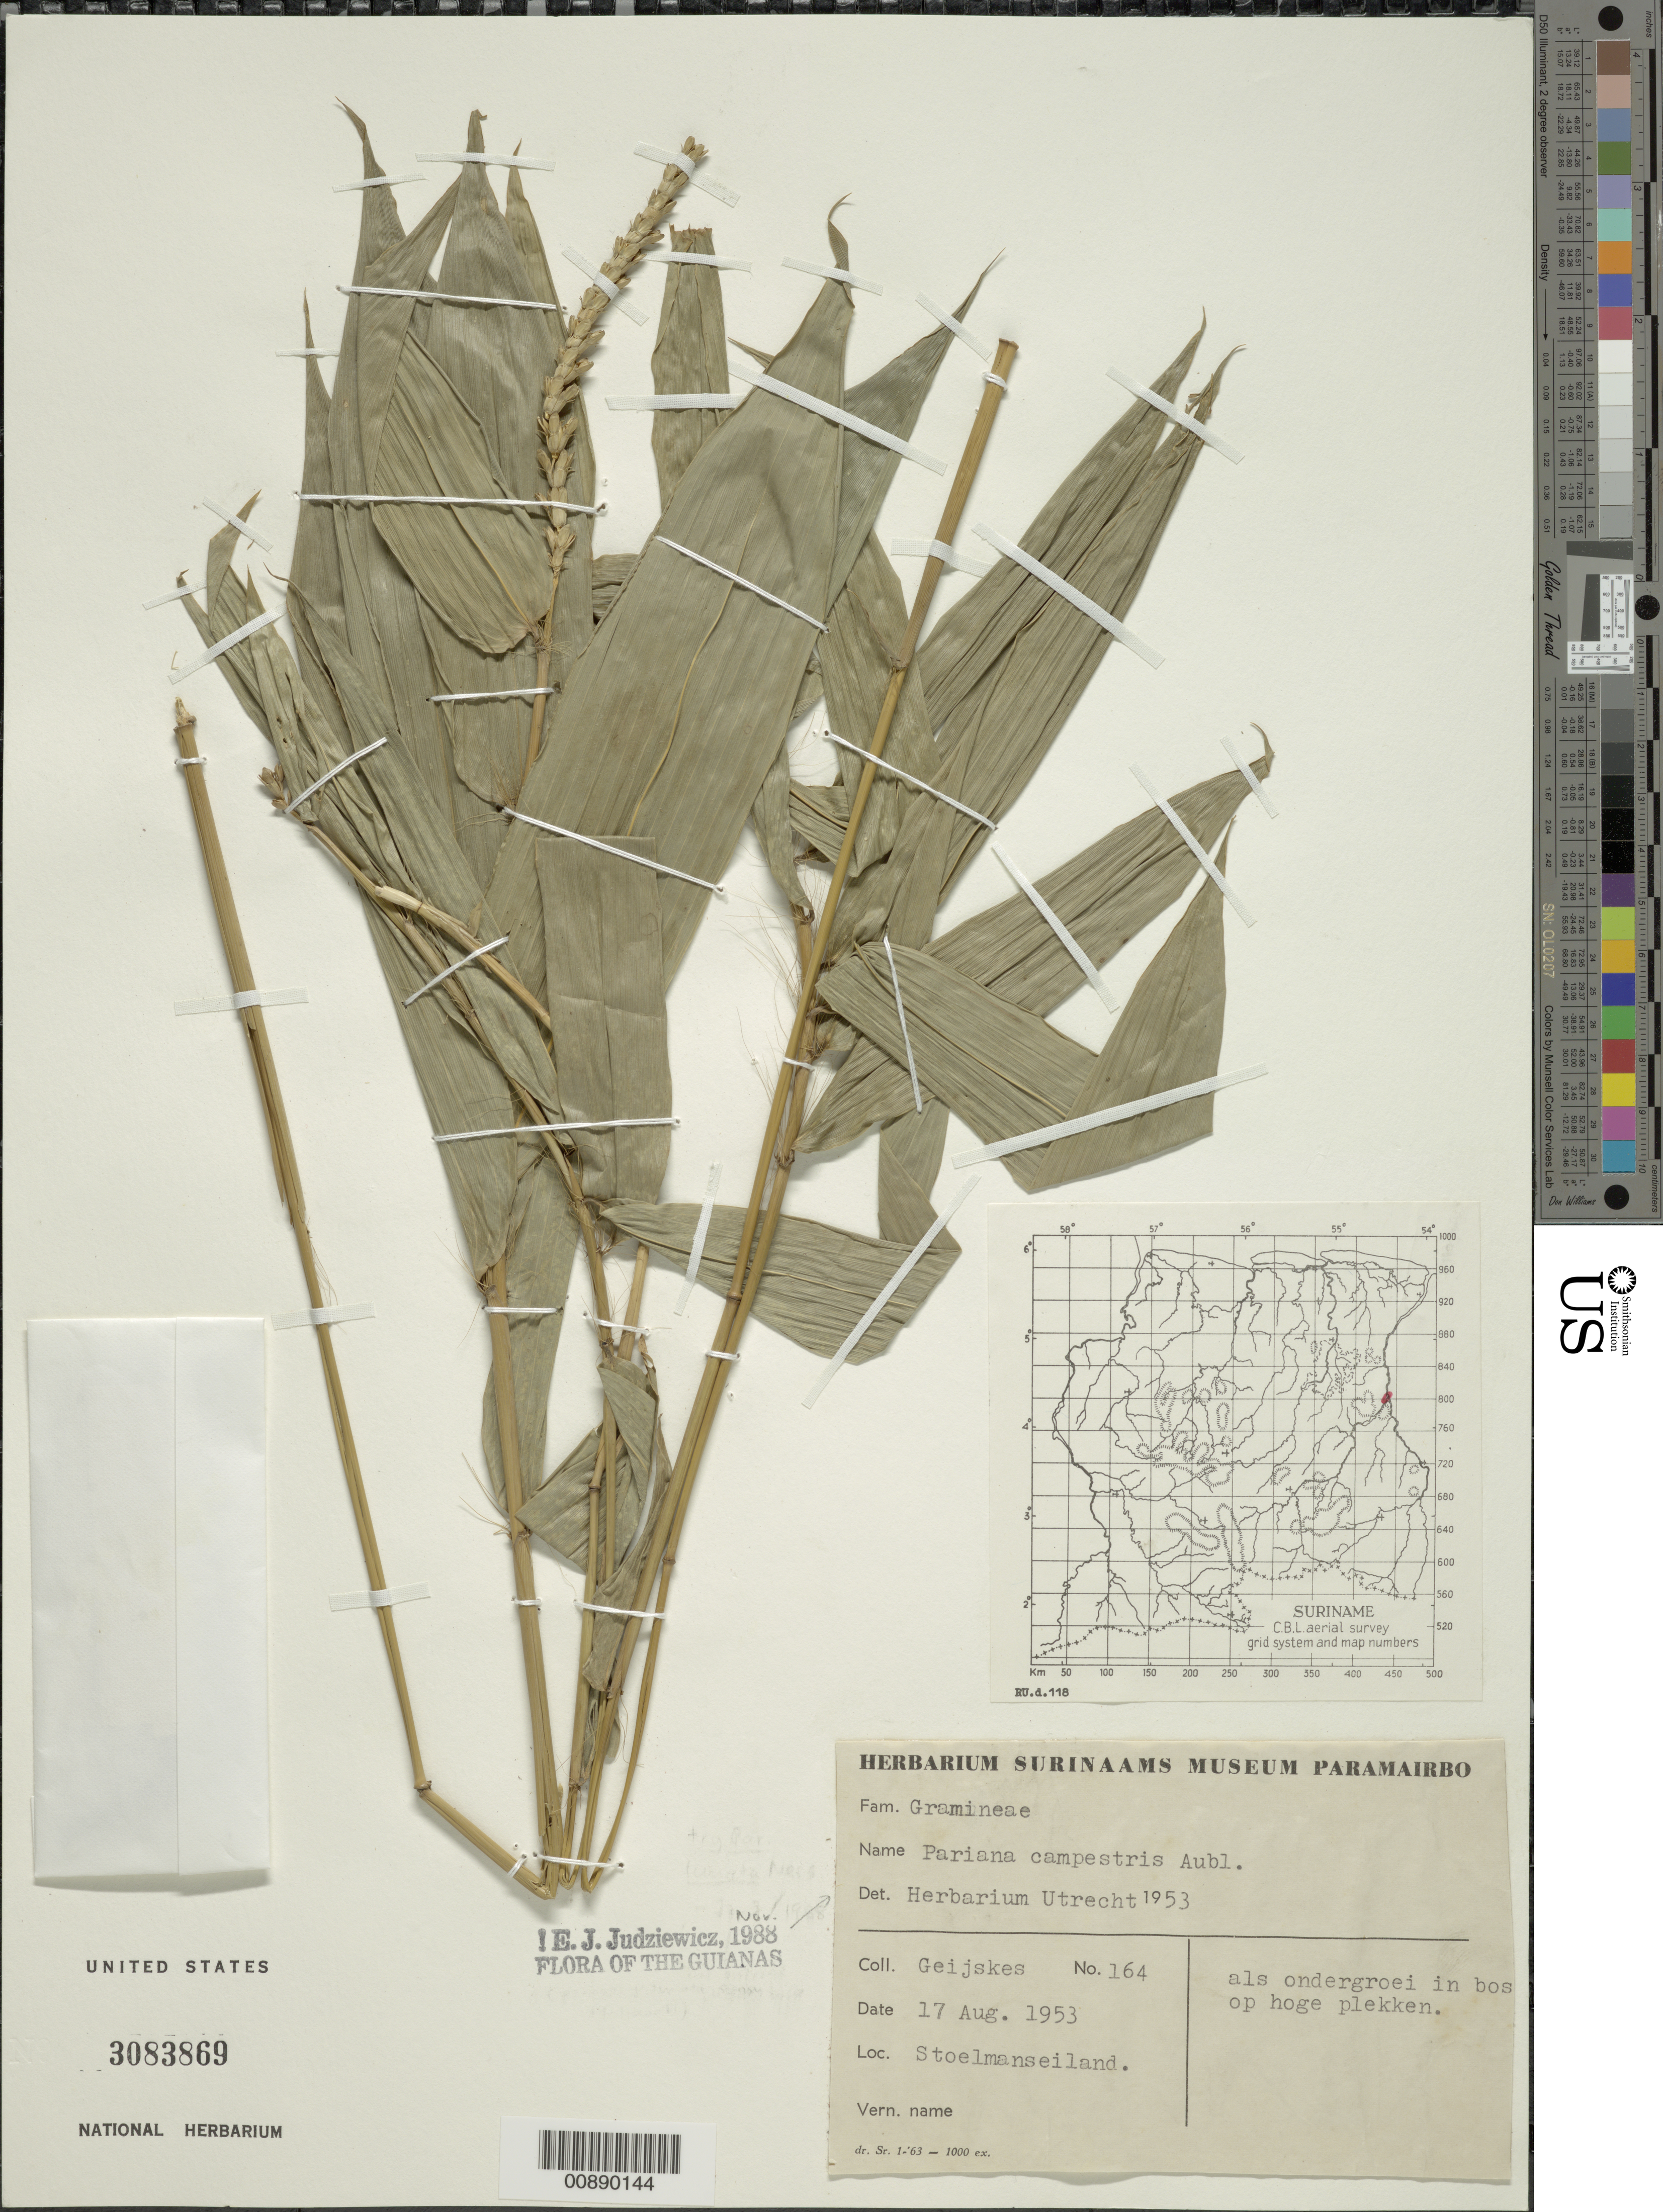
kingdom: Plantae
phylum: Tracheophyta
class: Liliopsida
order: Poales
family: Poaceae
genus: Pariana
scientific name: Pariana campestris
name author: Aubl.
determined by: Judziewicz, E. J.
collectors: D. Geijskes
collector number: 164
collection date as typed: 17-Aug-53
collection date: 1953-08-17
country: Suriname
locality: Stoelmanseiland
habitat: Als onder groei in bos op hoge plekken (in undergrowth in woods on high spots)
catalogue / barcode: US 3083869